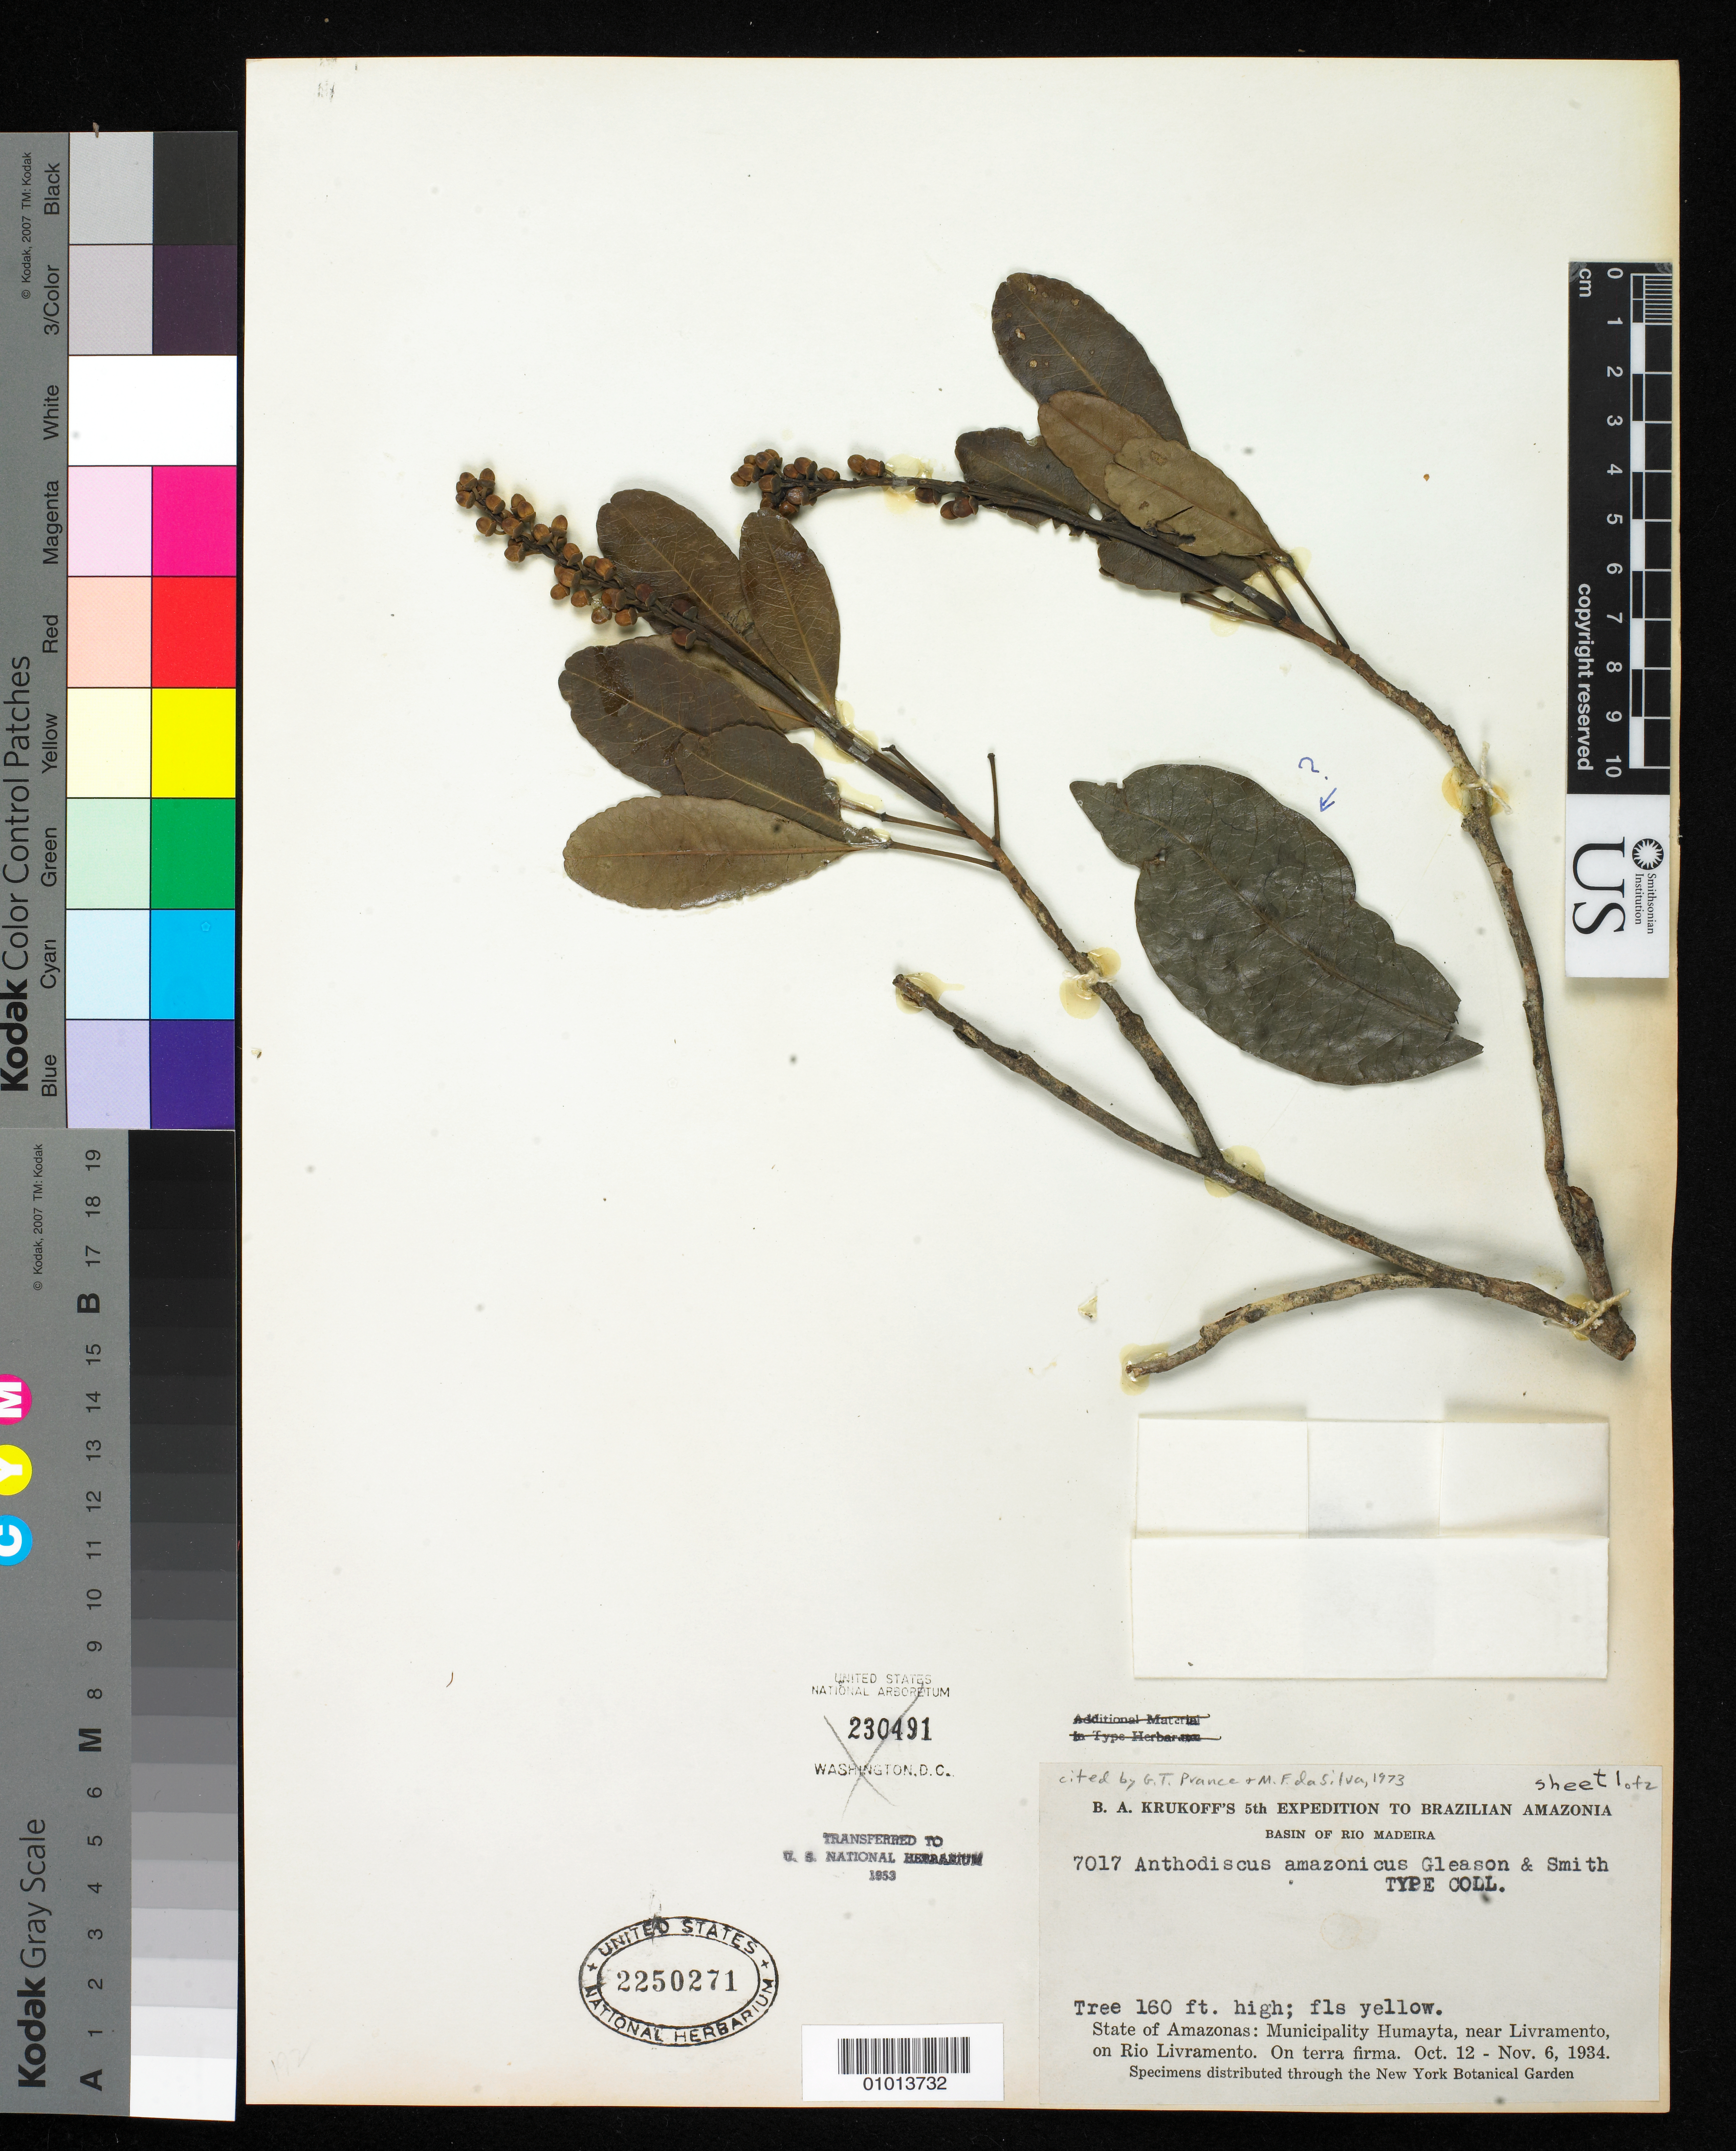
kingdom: Plantae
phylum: Tracheophyta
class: Magnoliopsida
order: Malpighiales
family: Caryocaraceae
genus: Anthodiscus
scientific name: Anthodiscus amazonicus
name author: Gleason & A.C. Sm.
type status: Isotype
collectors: B. A. Krukoff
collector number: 7017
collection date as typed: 12 Oct 1934 to 06 Nov 1934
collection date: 1934-10-12/1934-11-06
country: Brazil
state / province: Amazonas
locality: Municipality Humayta, near Livramento, on Rio Livramento, terra firma.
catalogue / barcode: US 2250271